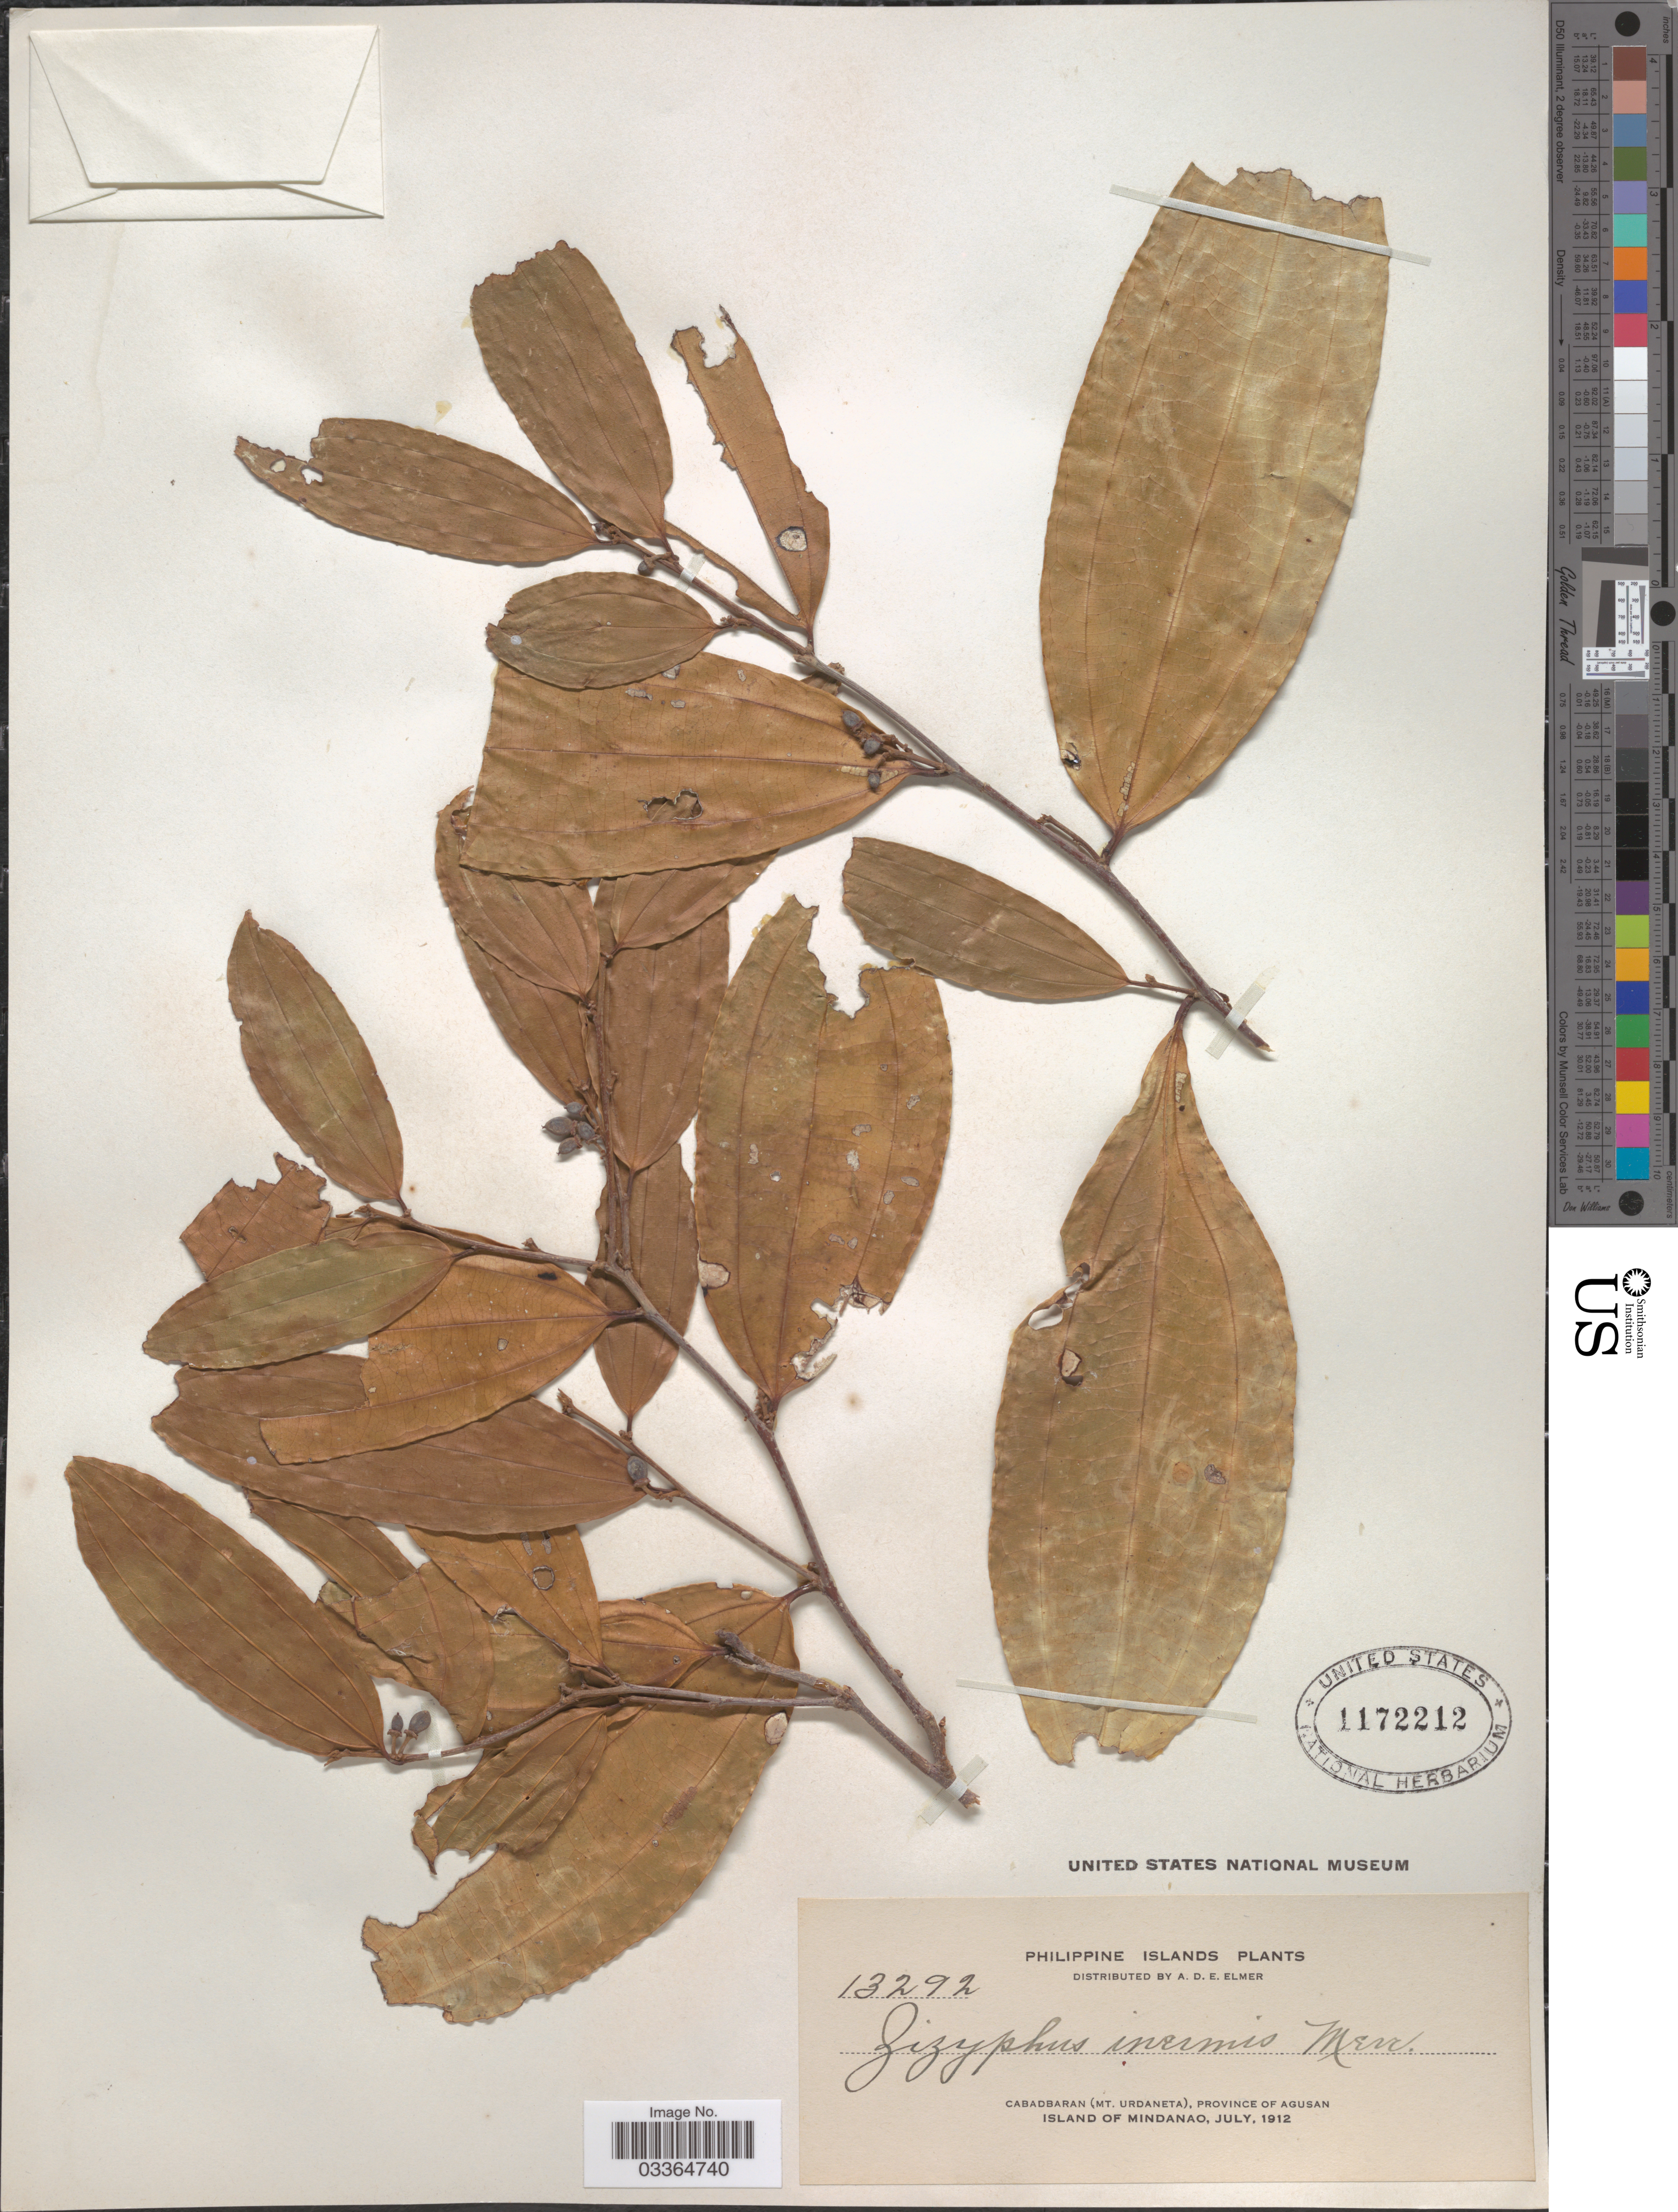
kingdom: Plantae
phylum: Tracheophyta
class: Magnoliopsida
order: Rosales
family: Rhamnaceae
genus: Ziziphus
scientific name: Ziziphus inermis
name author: Merr.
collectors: A. D. E. Elmer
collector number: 13292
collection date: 1912-07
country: Philippines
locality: Philippine Islands. Cabadbaran (Mt. Urdaneta), Province of Agusan. Island of Mindanao.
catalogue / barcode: US 1172212